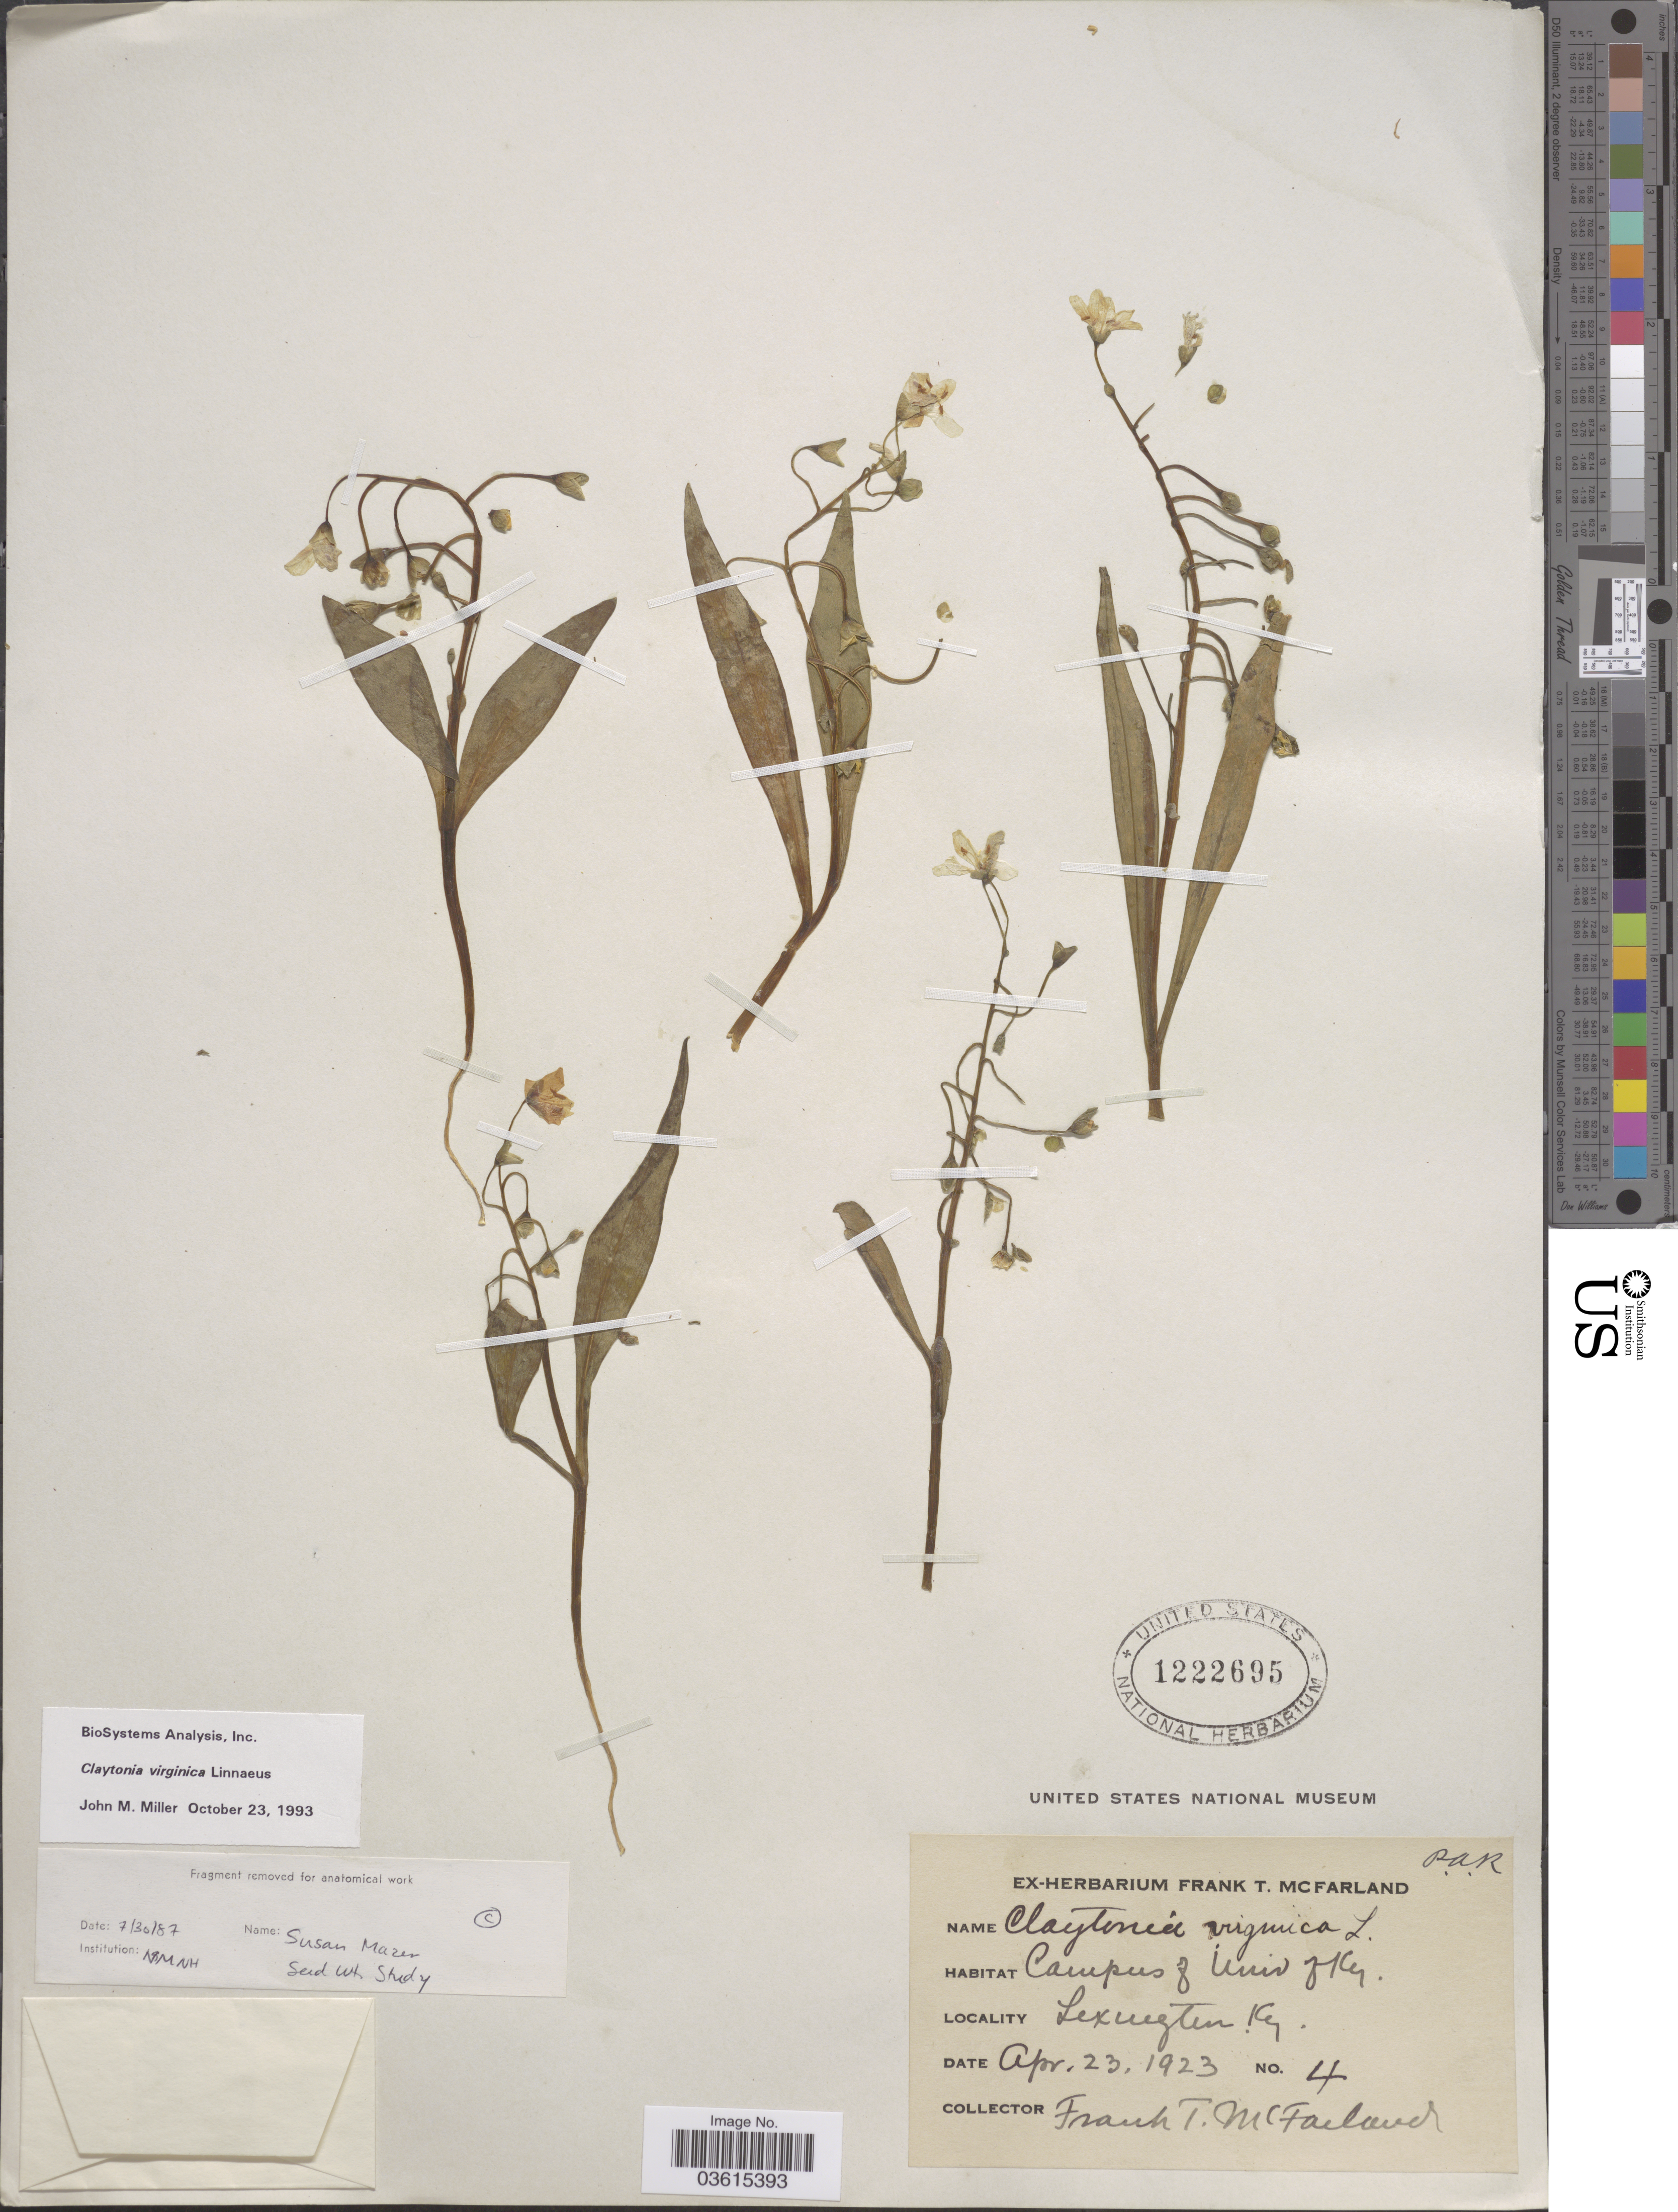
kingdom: Plantae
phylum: Tracheophyta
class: Magnoliopsida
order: Caryophyllales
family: Montiaceae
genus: Claytonia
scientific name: Claytonia virginica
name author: L.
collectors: F. McFarland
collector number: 4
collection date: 1923-04-23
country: United States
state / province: Kentucky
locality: Campus & Univ. of Ky. Lexington.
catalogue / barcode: US 1222695